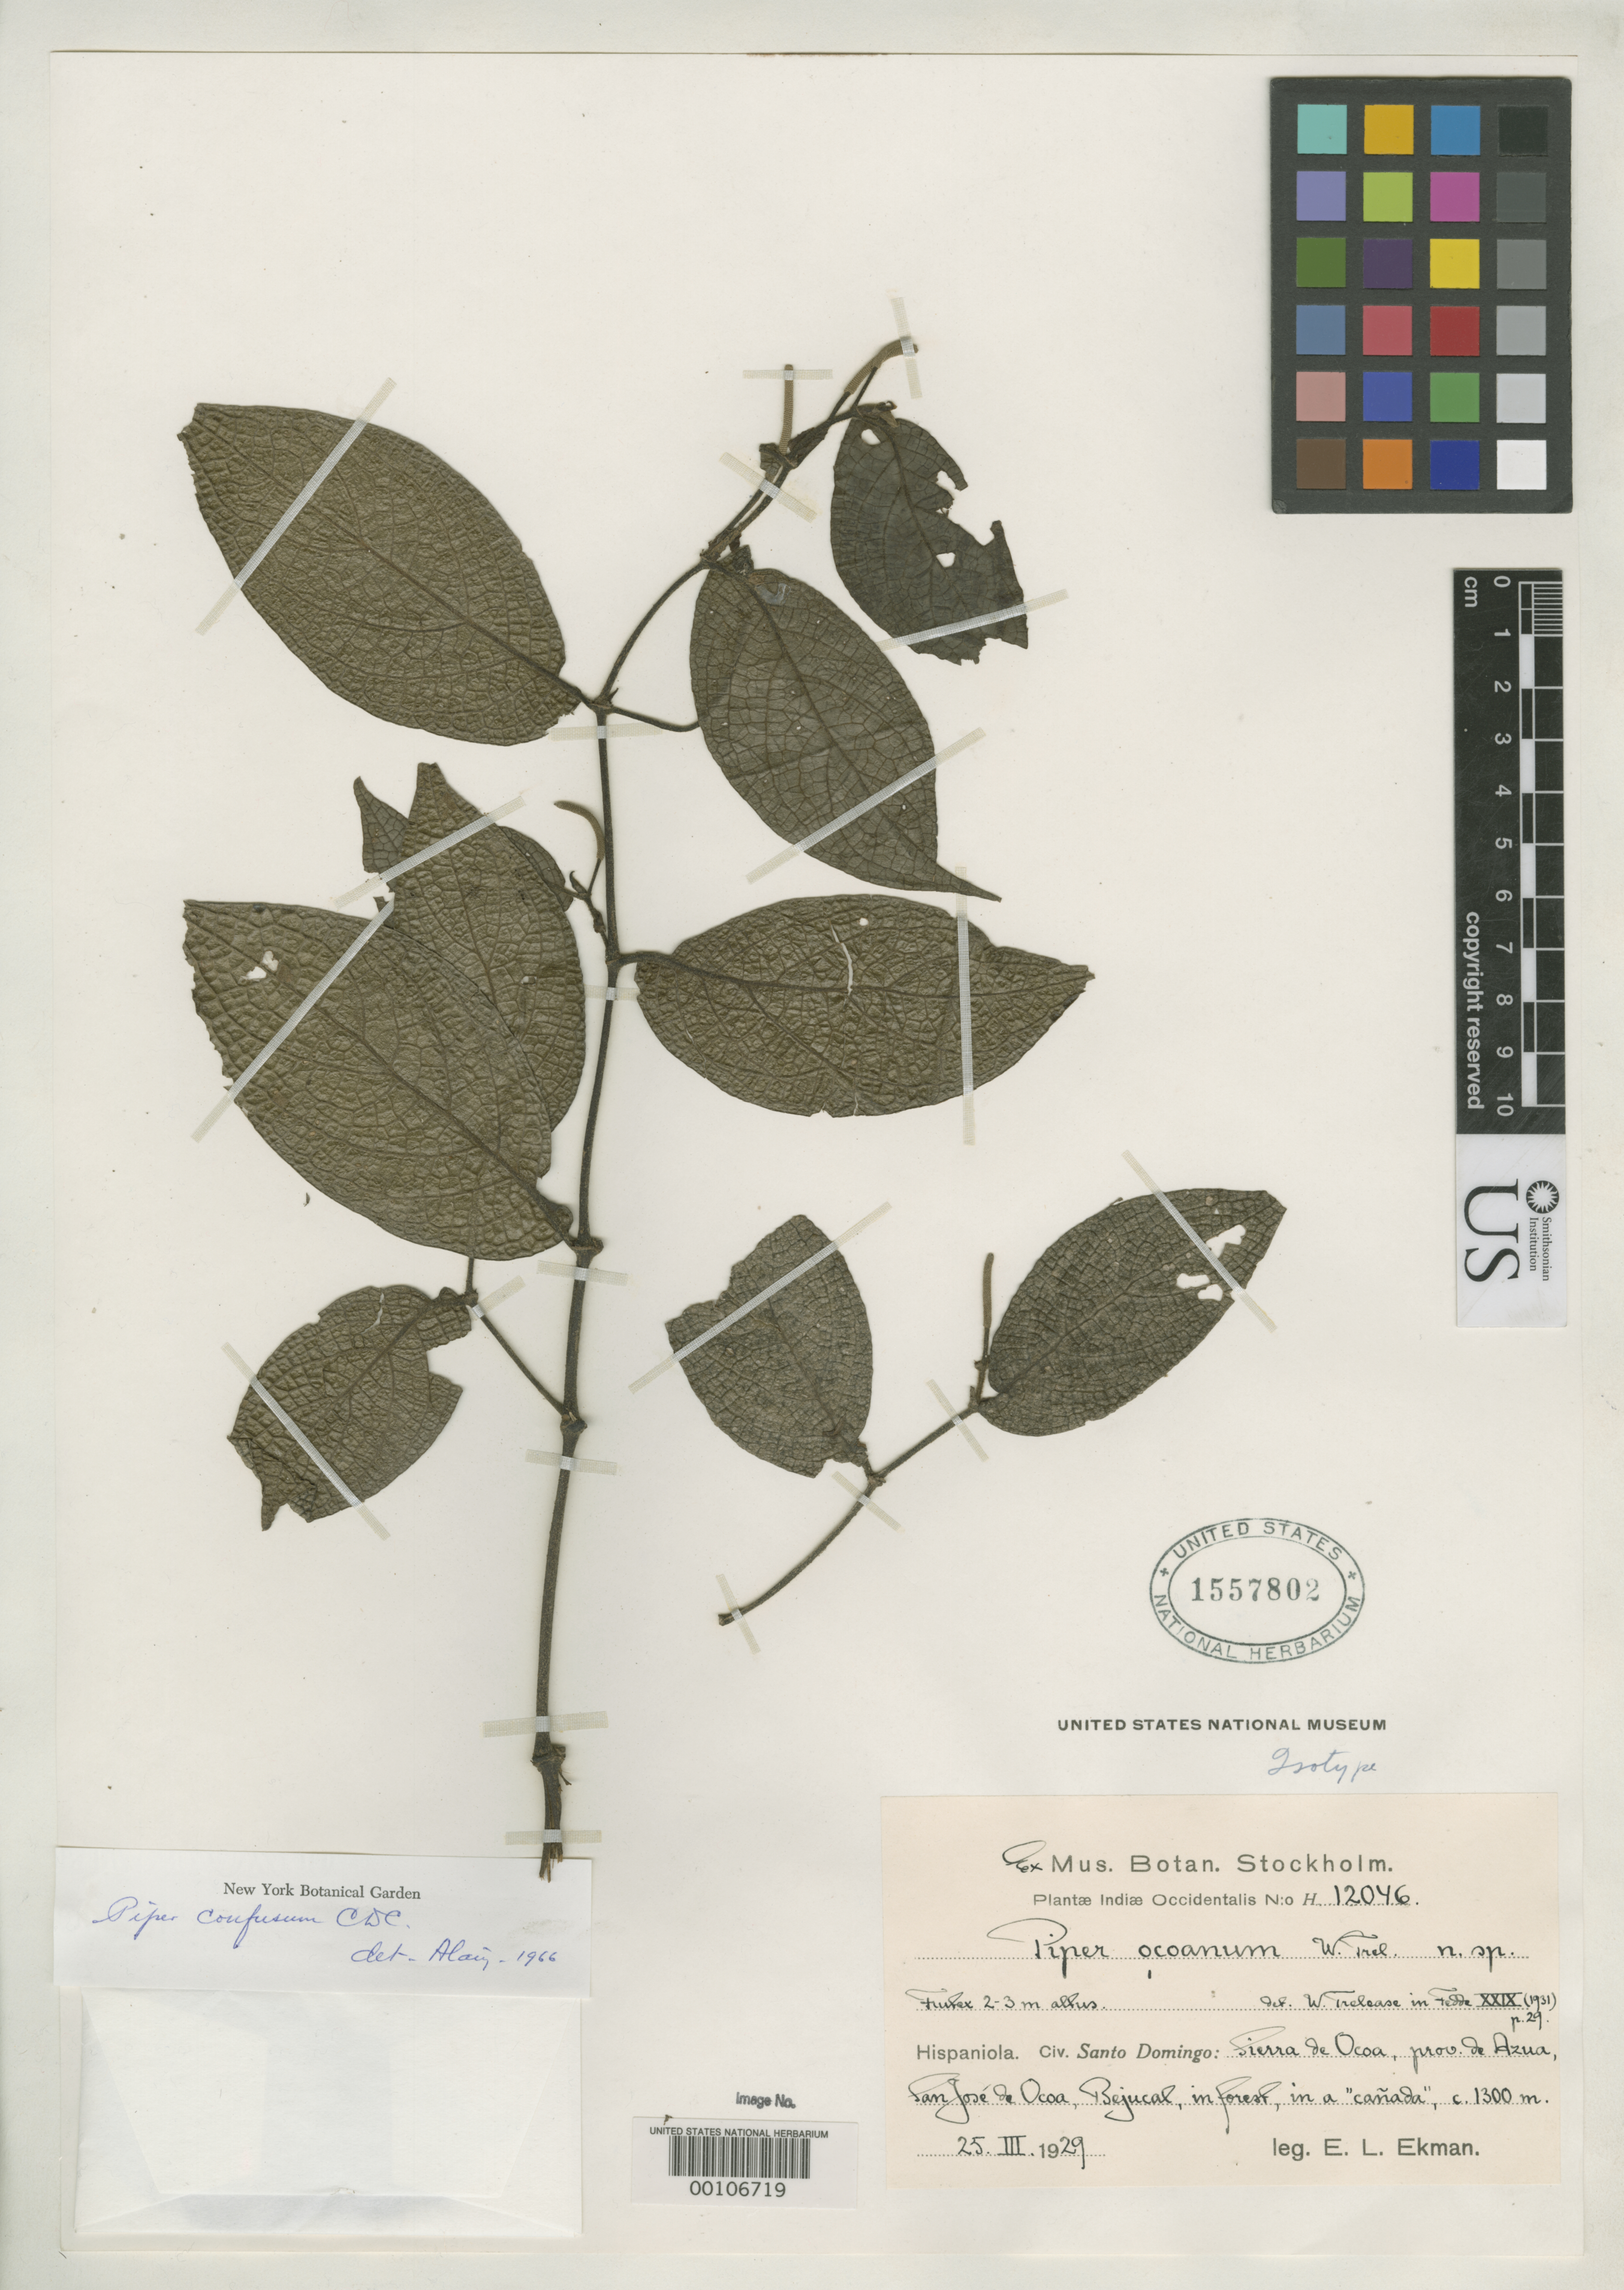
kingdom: Plantae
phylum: Tracheophyta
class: Magnoliopsida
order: Piperales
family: Piperaceae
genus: Piper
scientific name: Piper ocoanum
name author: Trel.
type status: Isotype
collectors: E. L. Ekman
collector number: H 12046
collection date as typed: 25 Mar 1929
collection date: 1929-03-25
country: Dominican Republic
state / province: Azua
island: Hispaniola Island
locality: Sierra de Ocoa.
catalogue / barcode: US 1557802